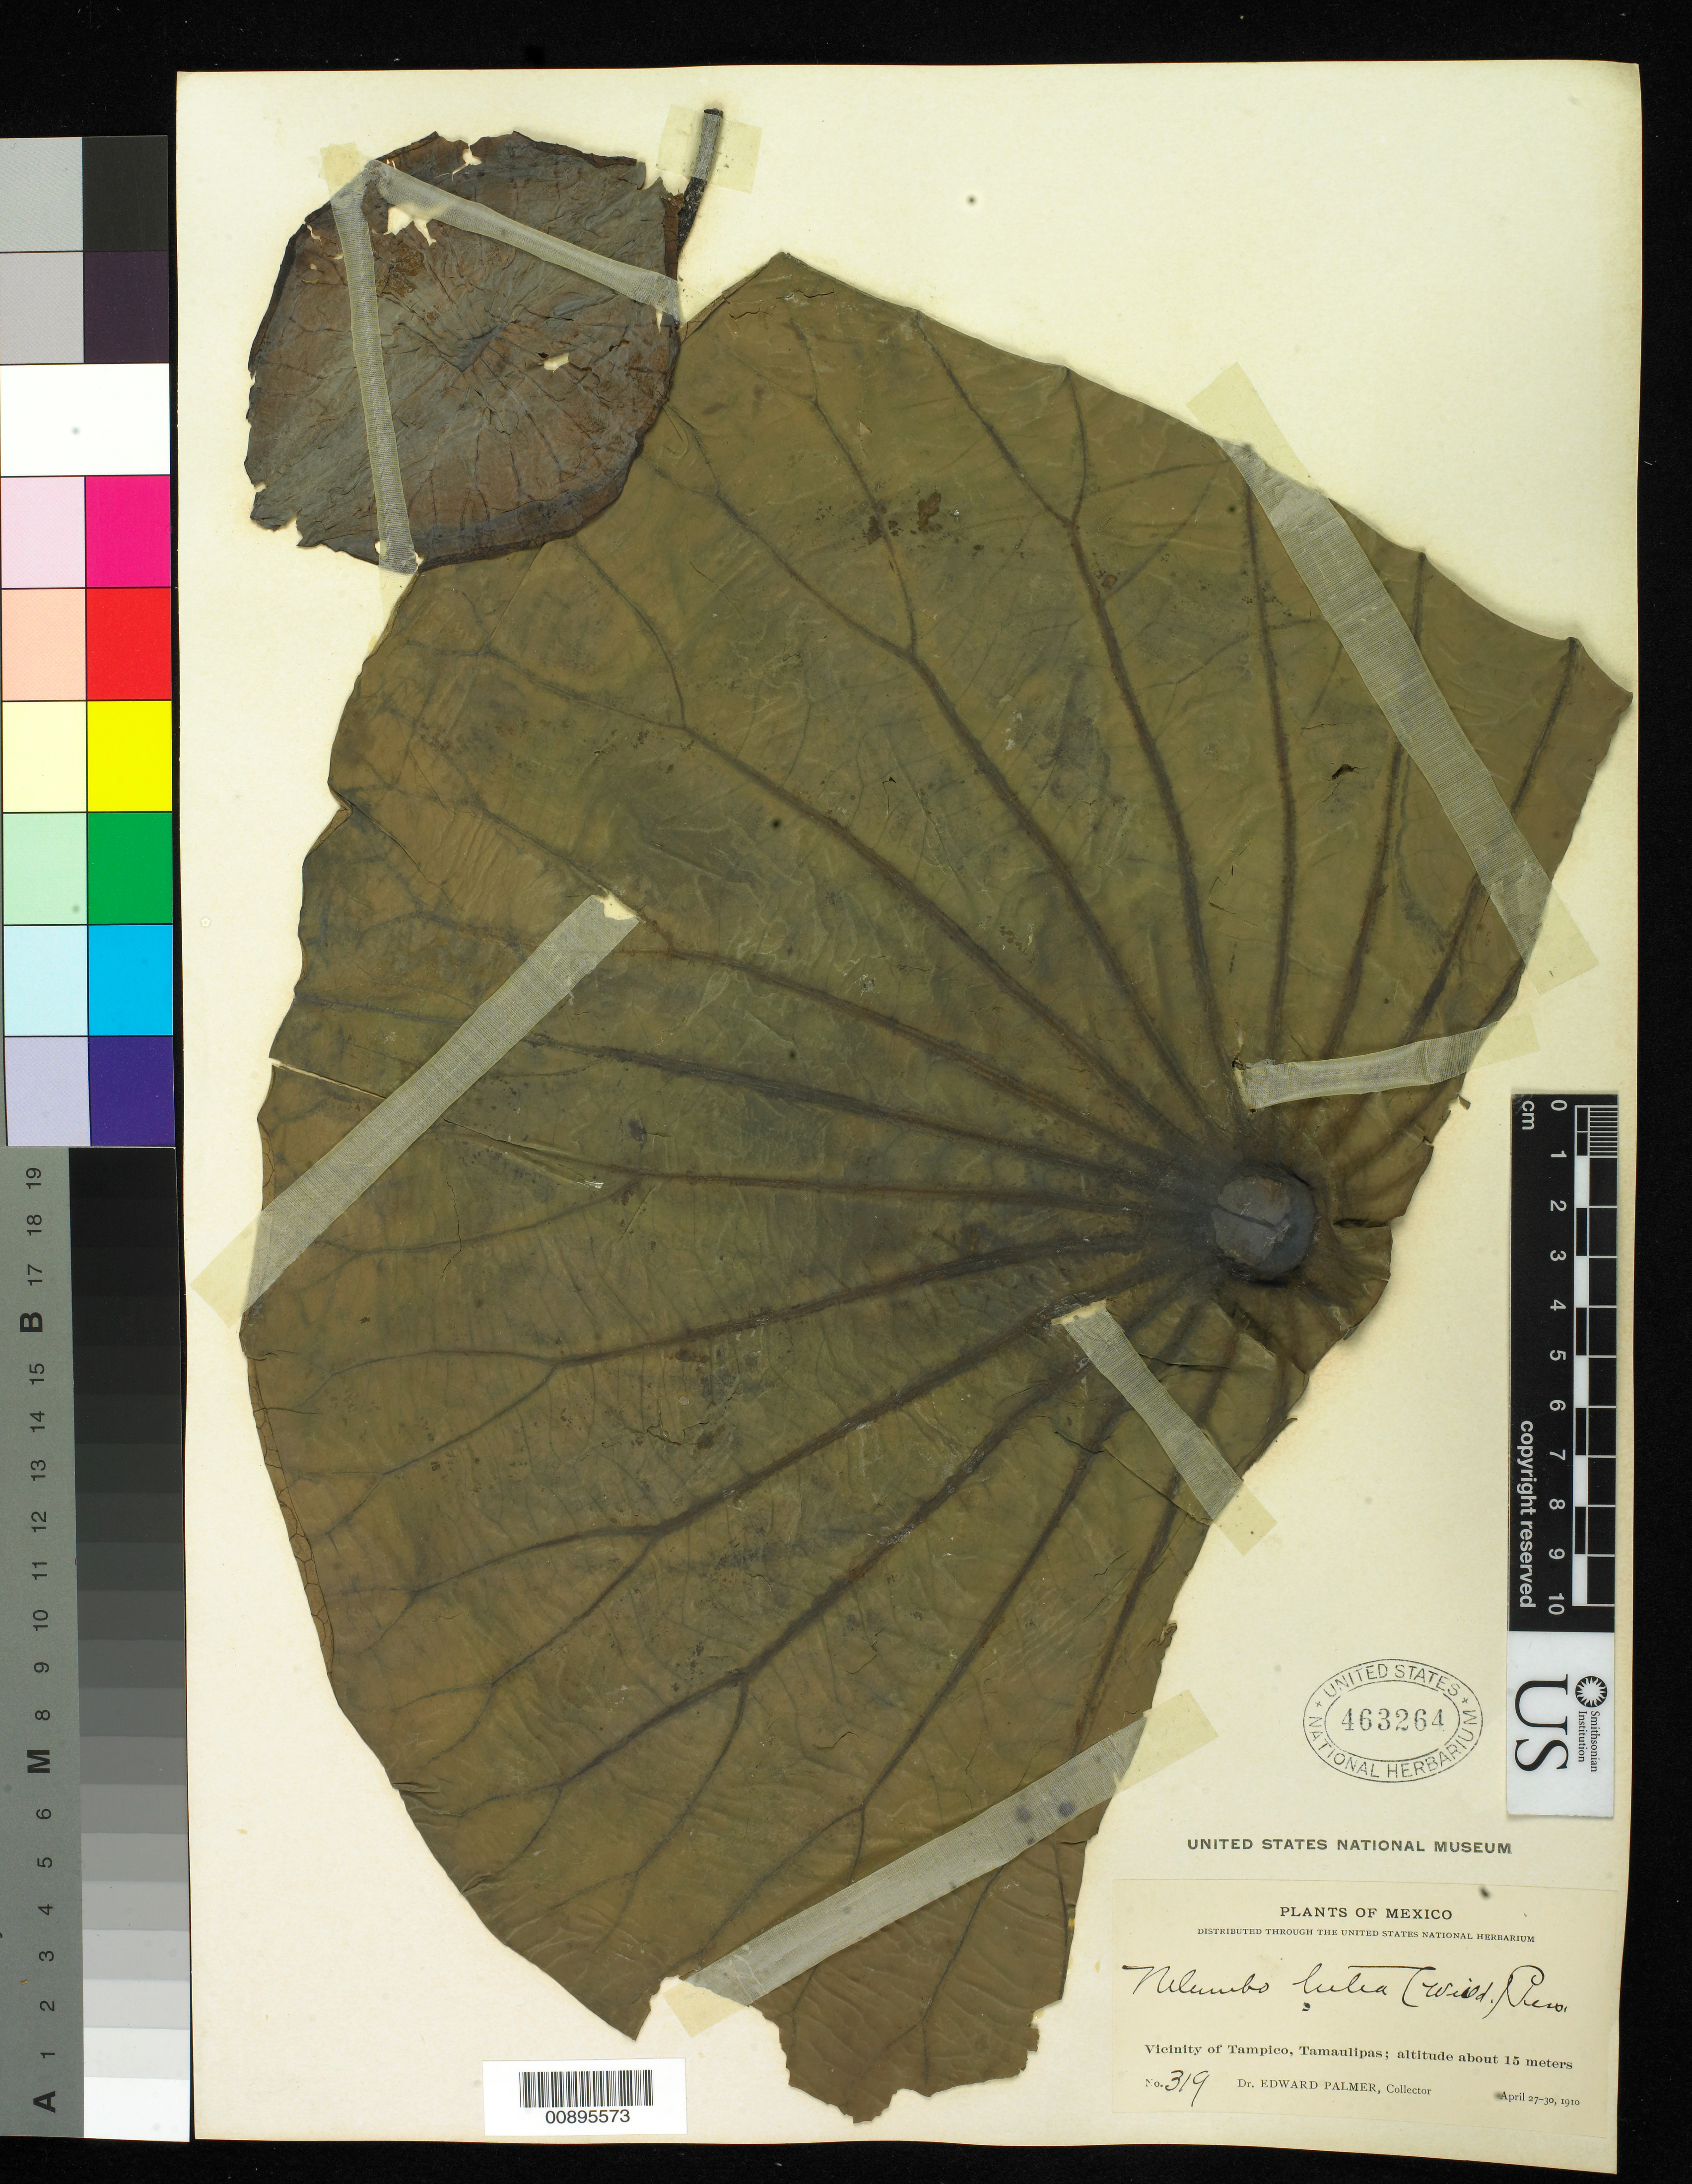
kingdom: Plantae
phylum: Tracheophyta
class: Magnoliopsida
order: Nymphaeales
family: Nymphaeaceae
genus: Nymphaea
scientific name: Nymphaea lutea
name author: L.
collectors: E. Palmer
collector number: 319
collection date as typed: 27 Apr 1910 to 30 Apr 1910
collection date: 1910-04-27/1910-04-30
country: Mexico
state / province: Tamaulipas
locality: Vicinity of Tampico, Tamaulipas.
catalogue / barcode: US 463264